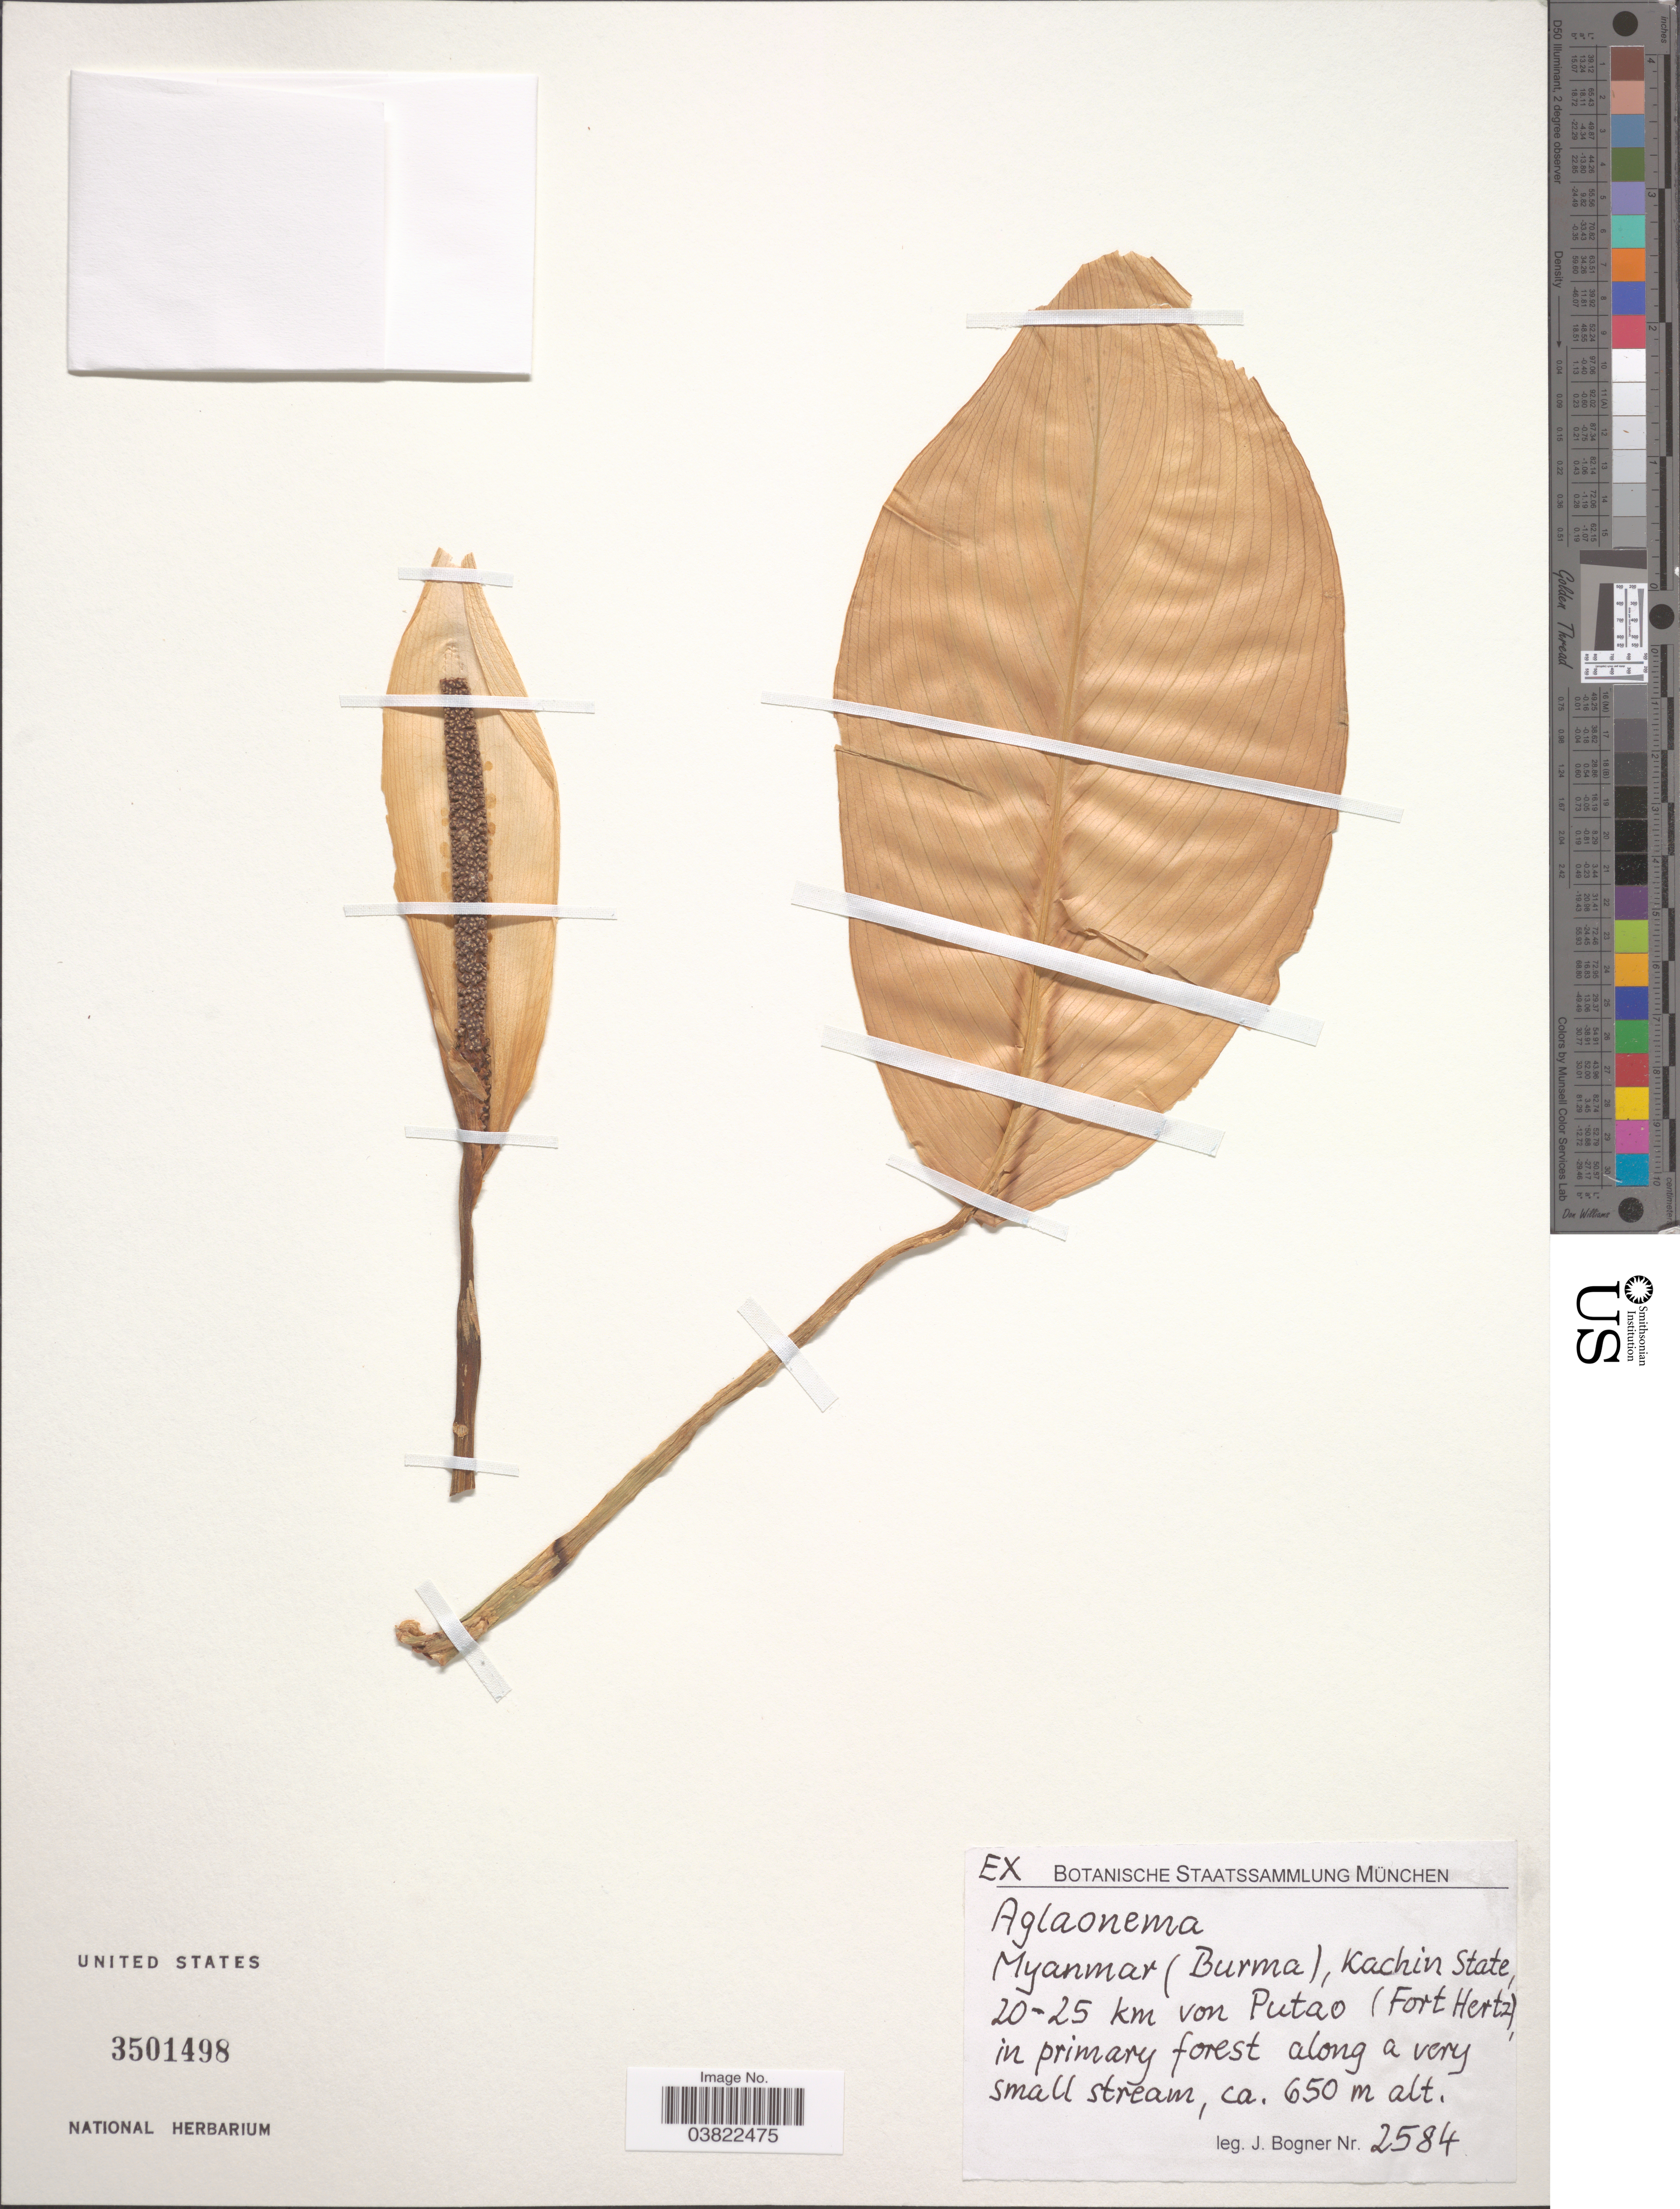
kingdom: Plantae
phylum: Tracheophyta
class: Liliopsida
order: Alismatales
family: Araceae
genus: Aglaonema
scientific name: Aglaonema modestum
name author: Schott ex Engl.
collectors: J. Bogner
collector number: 2584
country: Myanmar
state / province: Kachin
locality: Myanmar (Burma), 20-25 km von Putao (Fort Hertz), in primary forest along a very small stream.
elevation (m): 650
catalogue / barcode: US 3501498